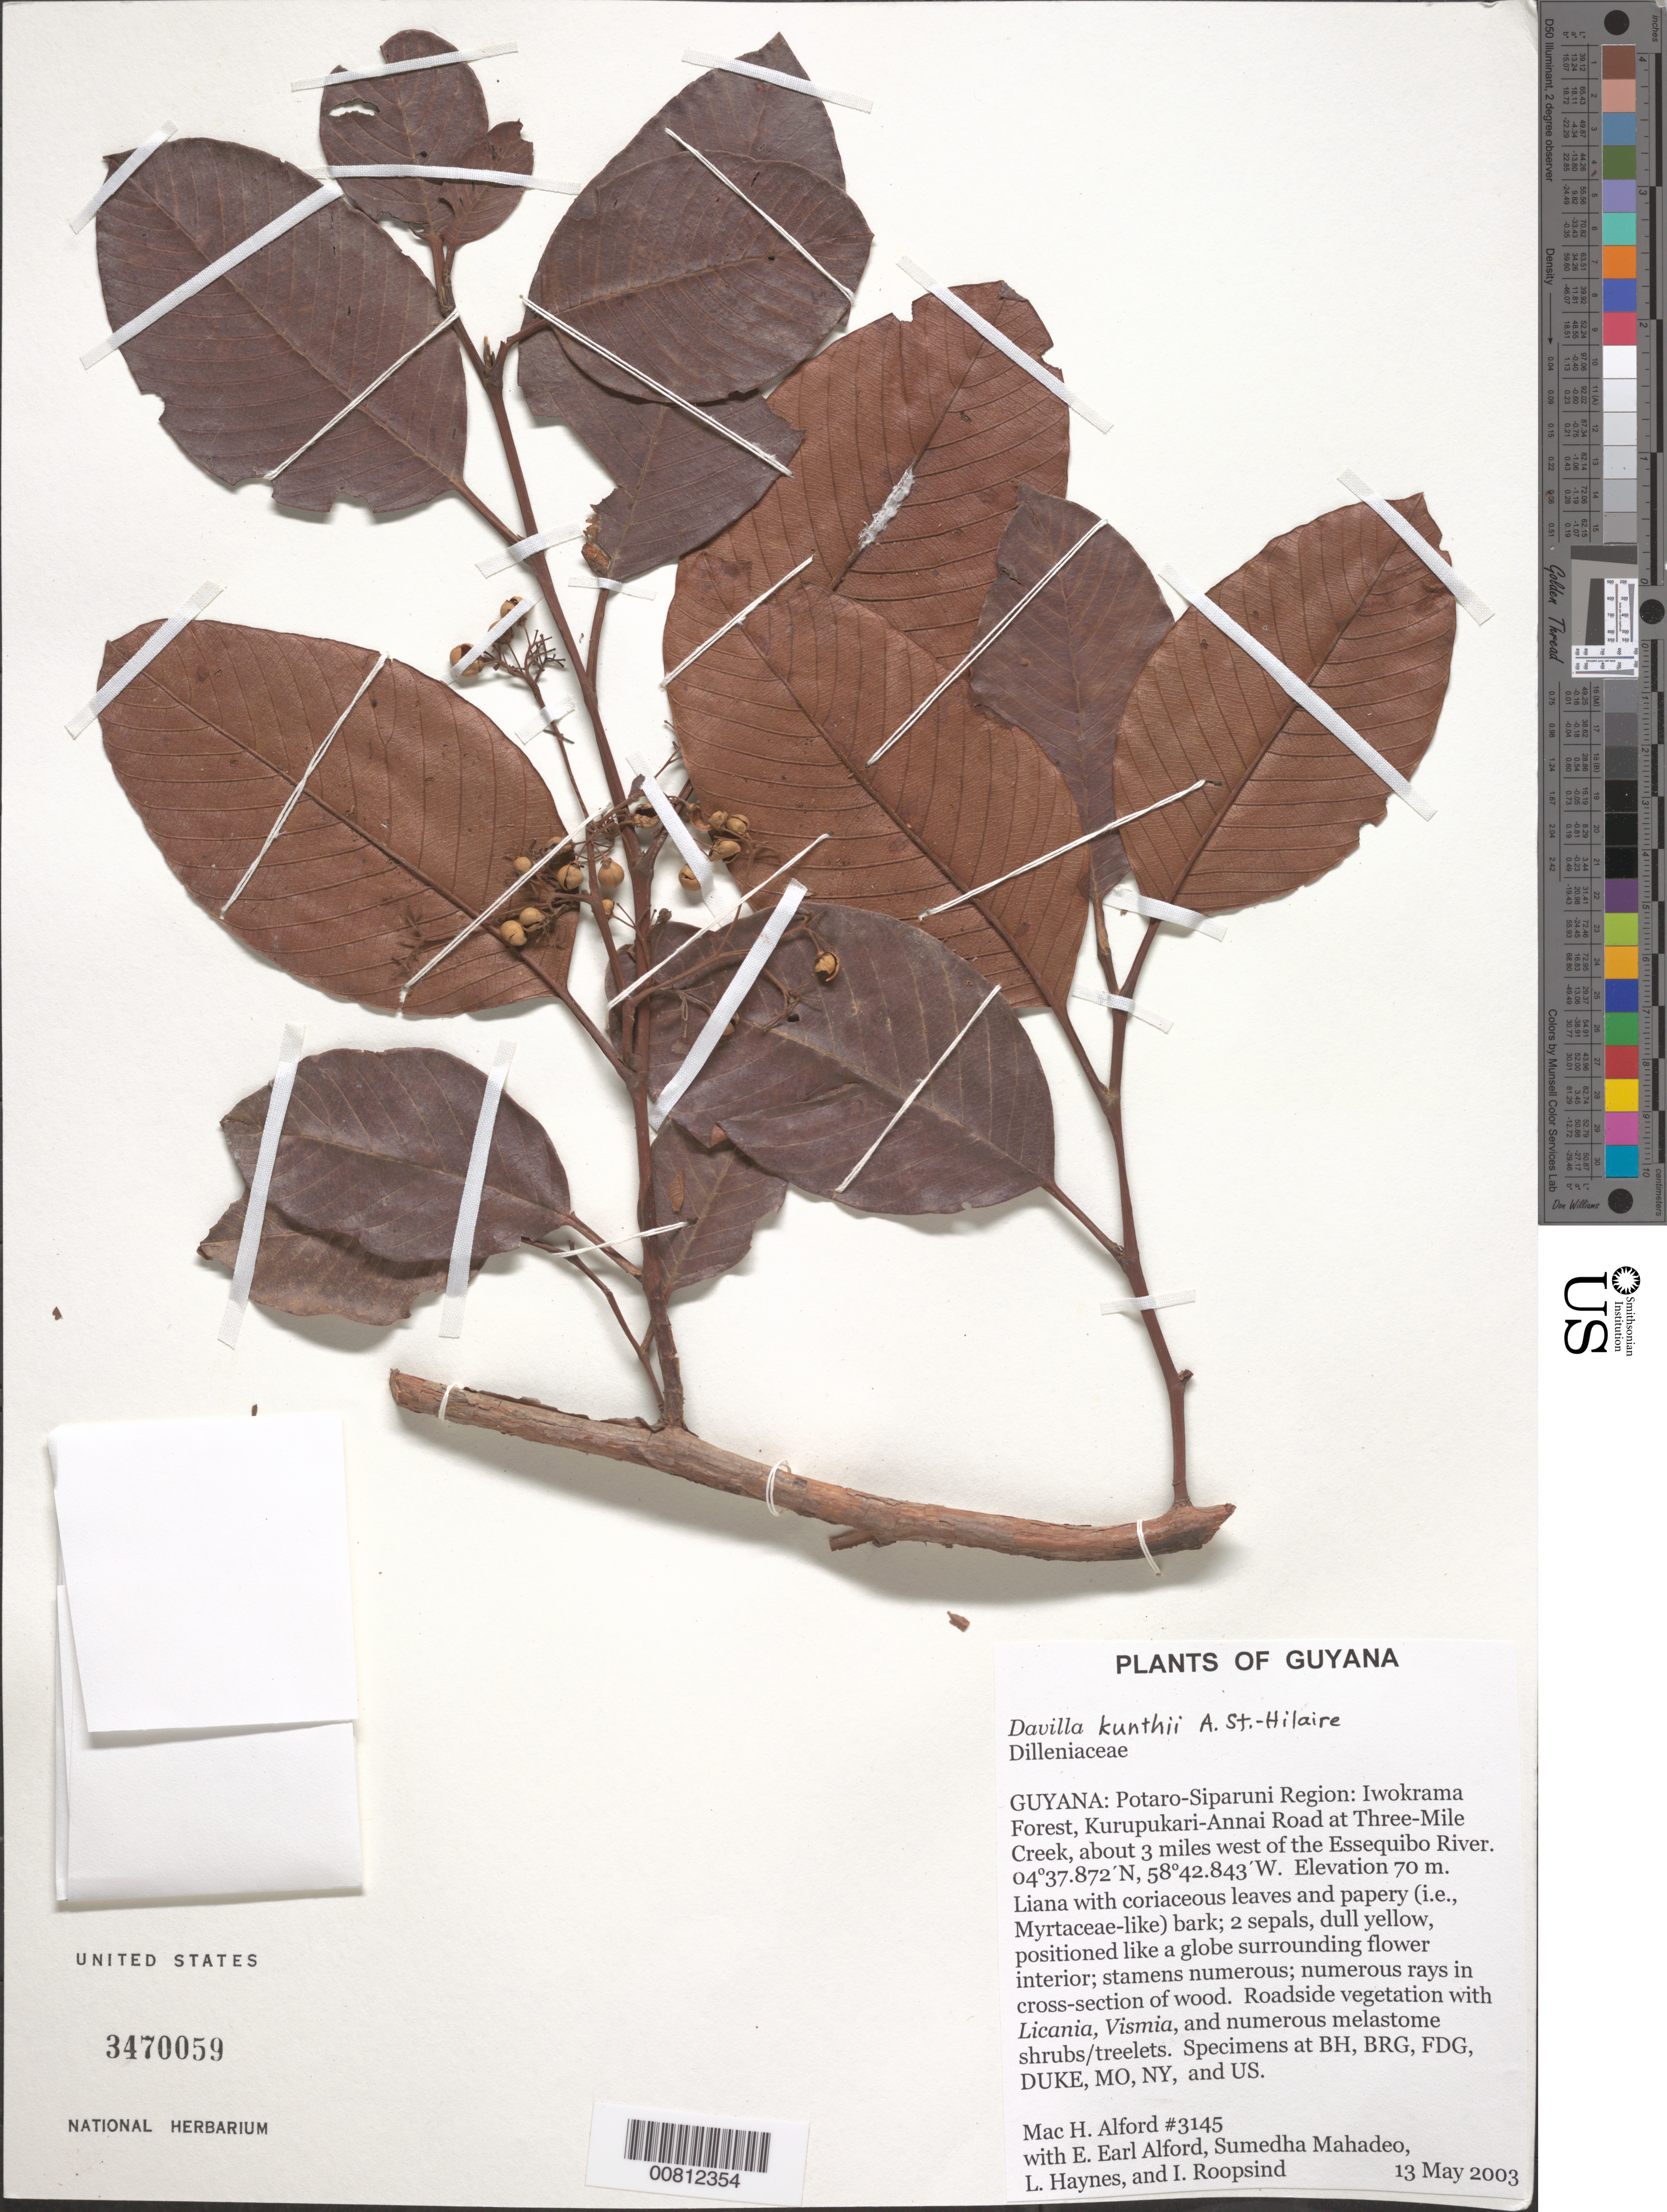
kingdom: Plantae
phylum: Tracheophyta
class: Magnoliopsida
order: Dilleniales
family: Dilleniaceae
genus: Davilla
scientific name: Davilla kunthii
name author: A. St.-Hil.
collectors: M. H. Alford, E. Alford, S. Mahadeo, L. Haynes & I. Roopsind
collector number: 3145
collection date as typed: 13-May-03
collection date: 2003-05-13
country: Guyana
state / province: Potaro-Siparuni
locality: Iwokrama Forest, Kurupukari-Annai Road at Three-Mile Creek, about 3 miles W of Essequibo R.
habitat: Roadside vegetation with Licania, Vismia, and numerous melastome shrubs/treelets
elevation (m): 70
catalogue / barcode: US 3470059